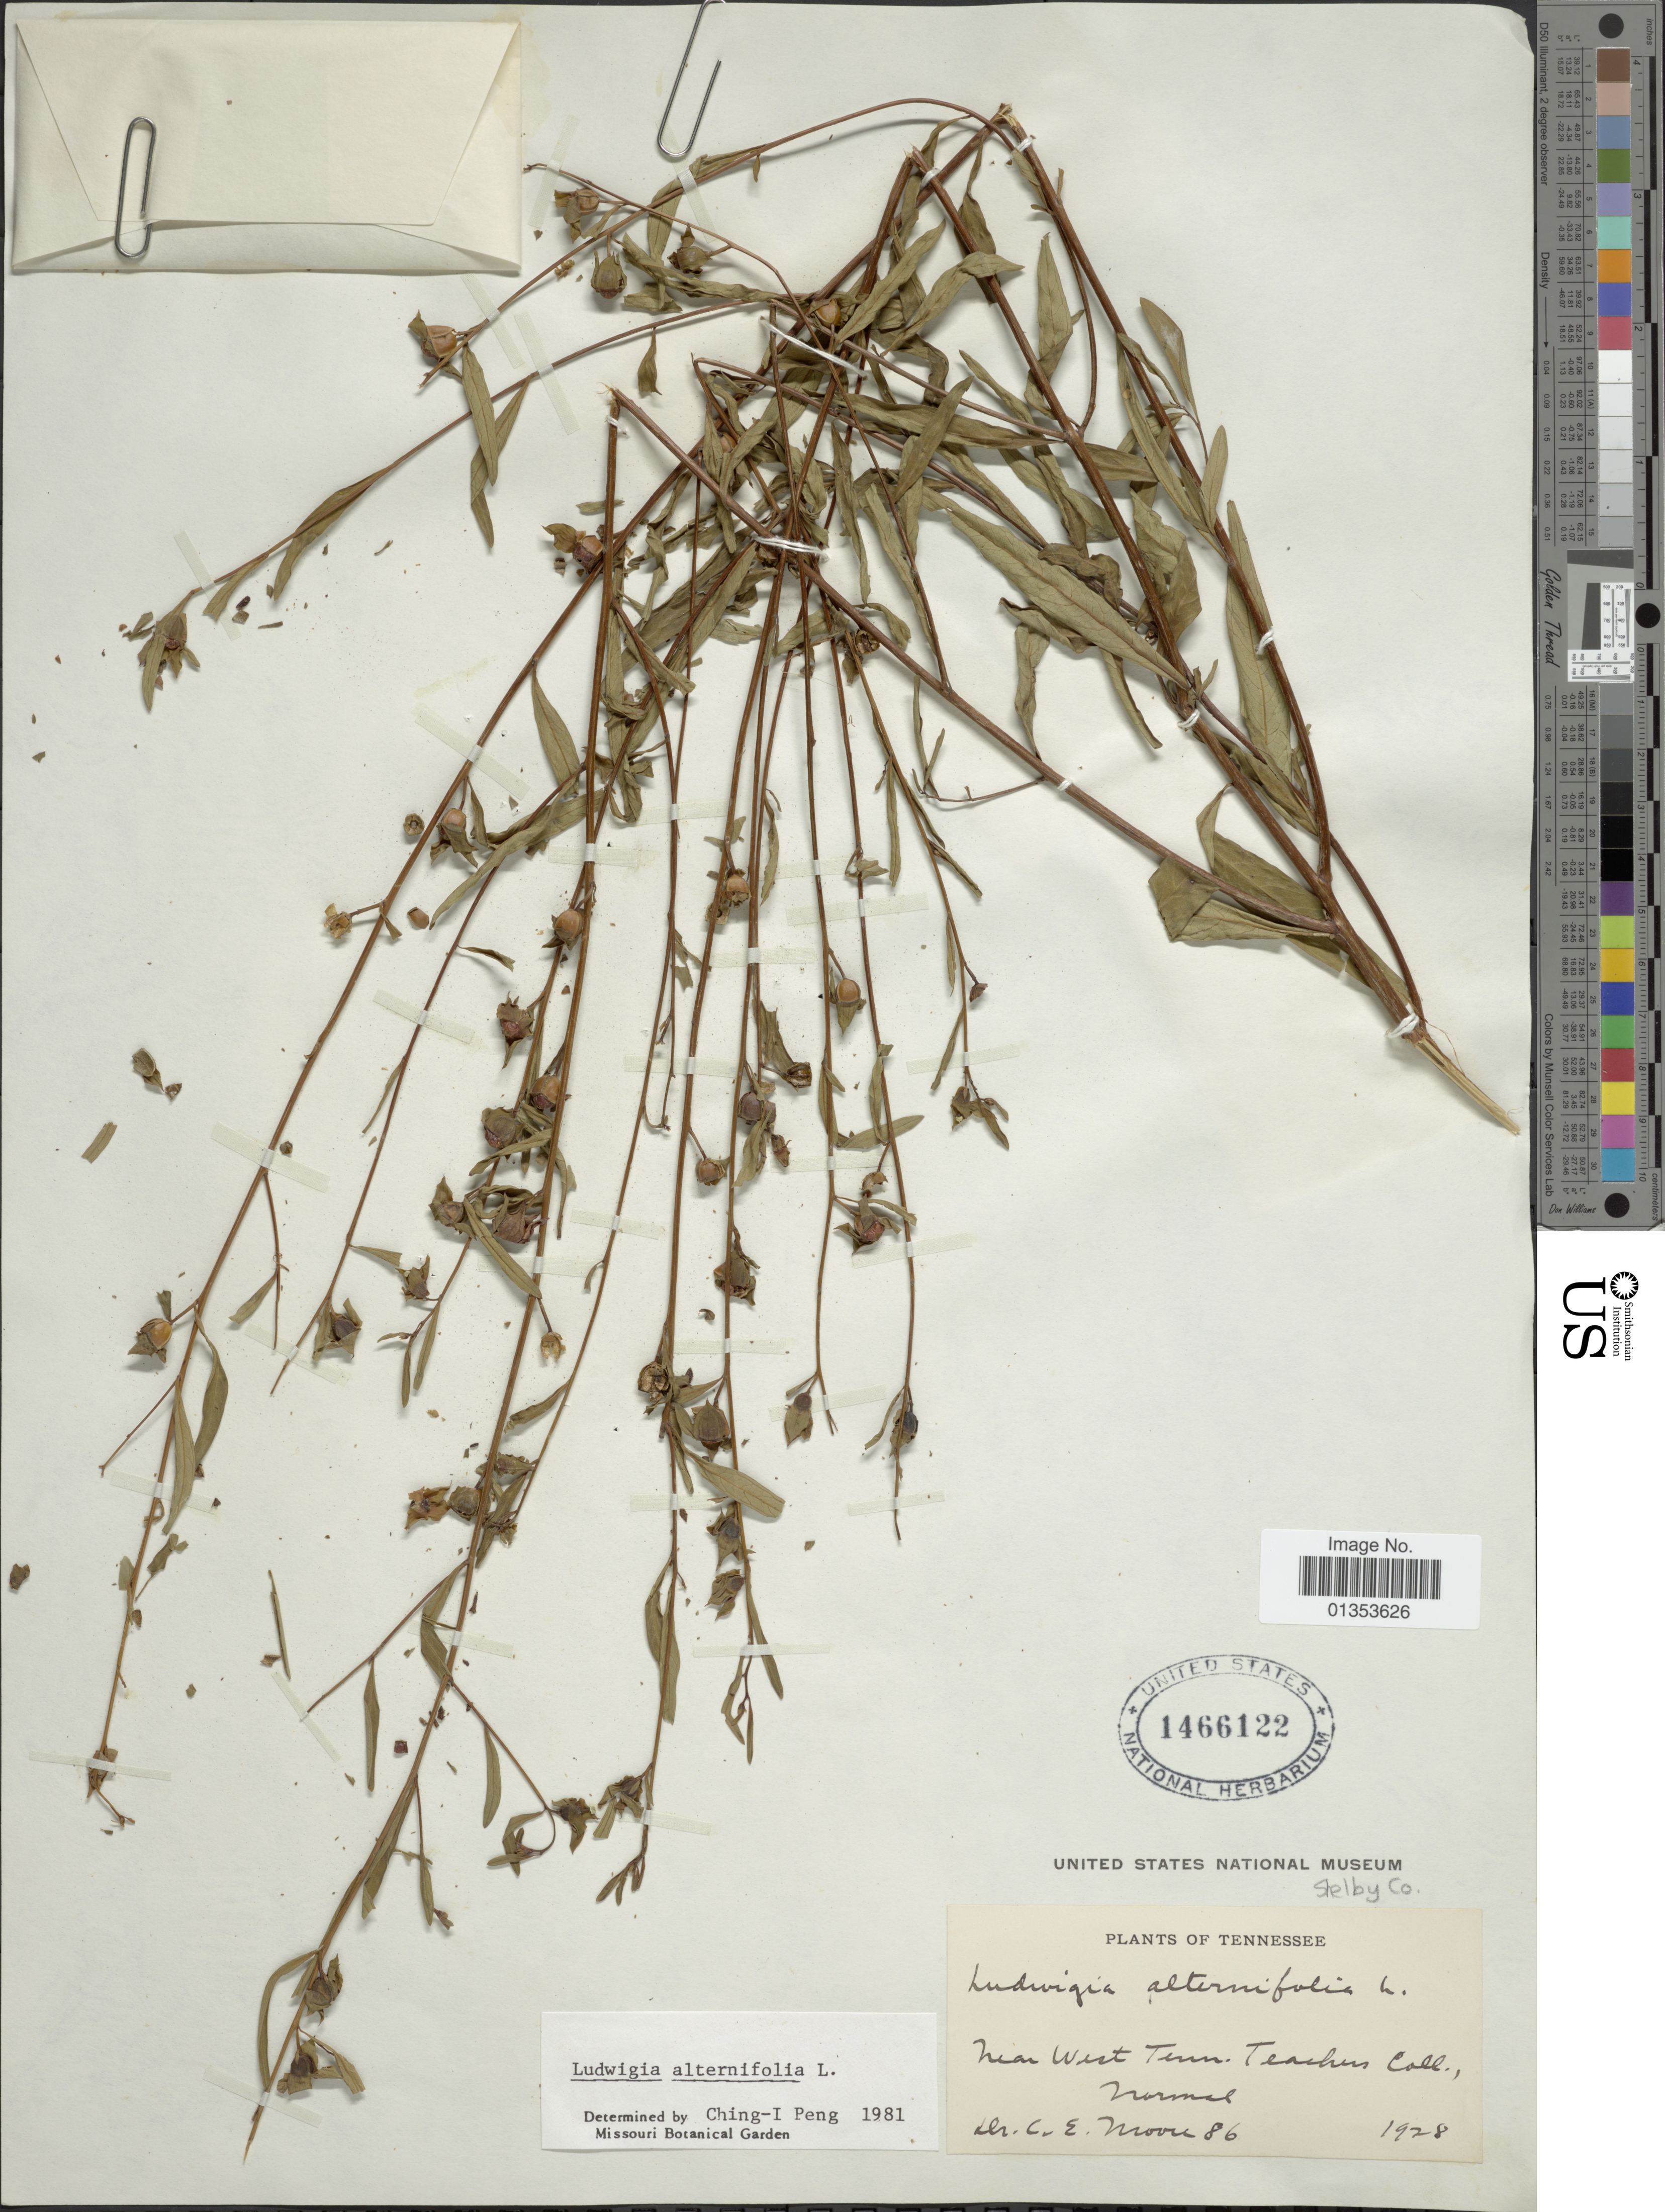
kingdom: Plantae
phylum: Tracheophyta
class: Magnoliopsida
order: Myrtales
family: Onagraceae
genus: Ludwigia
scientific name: Ludwigia alternifolia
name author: L.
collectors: C. Moore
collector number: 86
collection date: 1928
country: United States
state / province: Tennessee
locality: Near West Tenn. Teachers Coll., Normal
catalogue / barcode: US 1466122